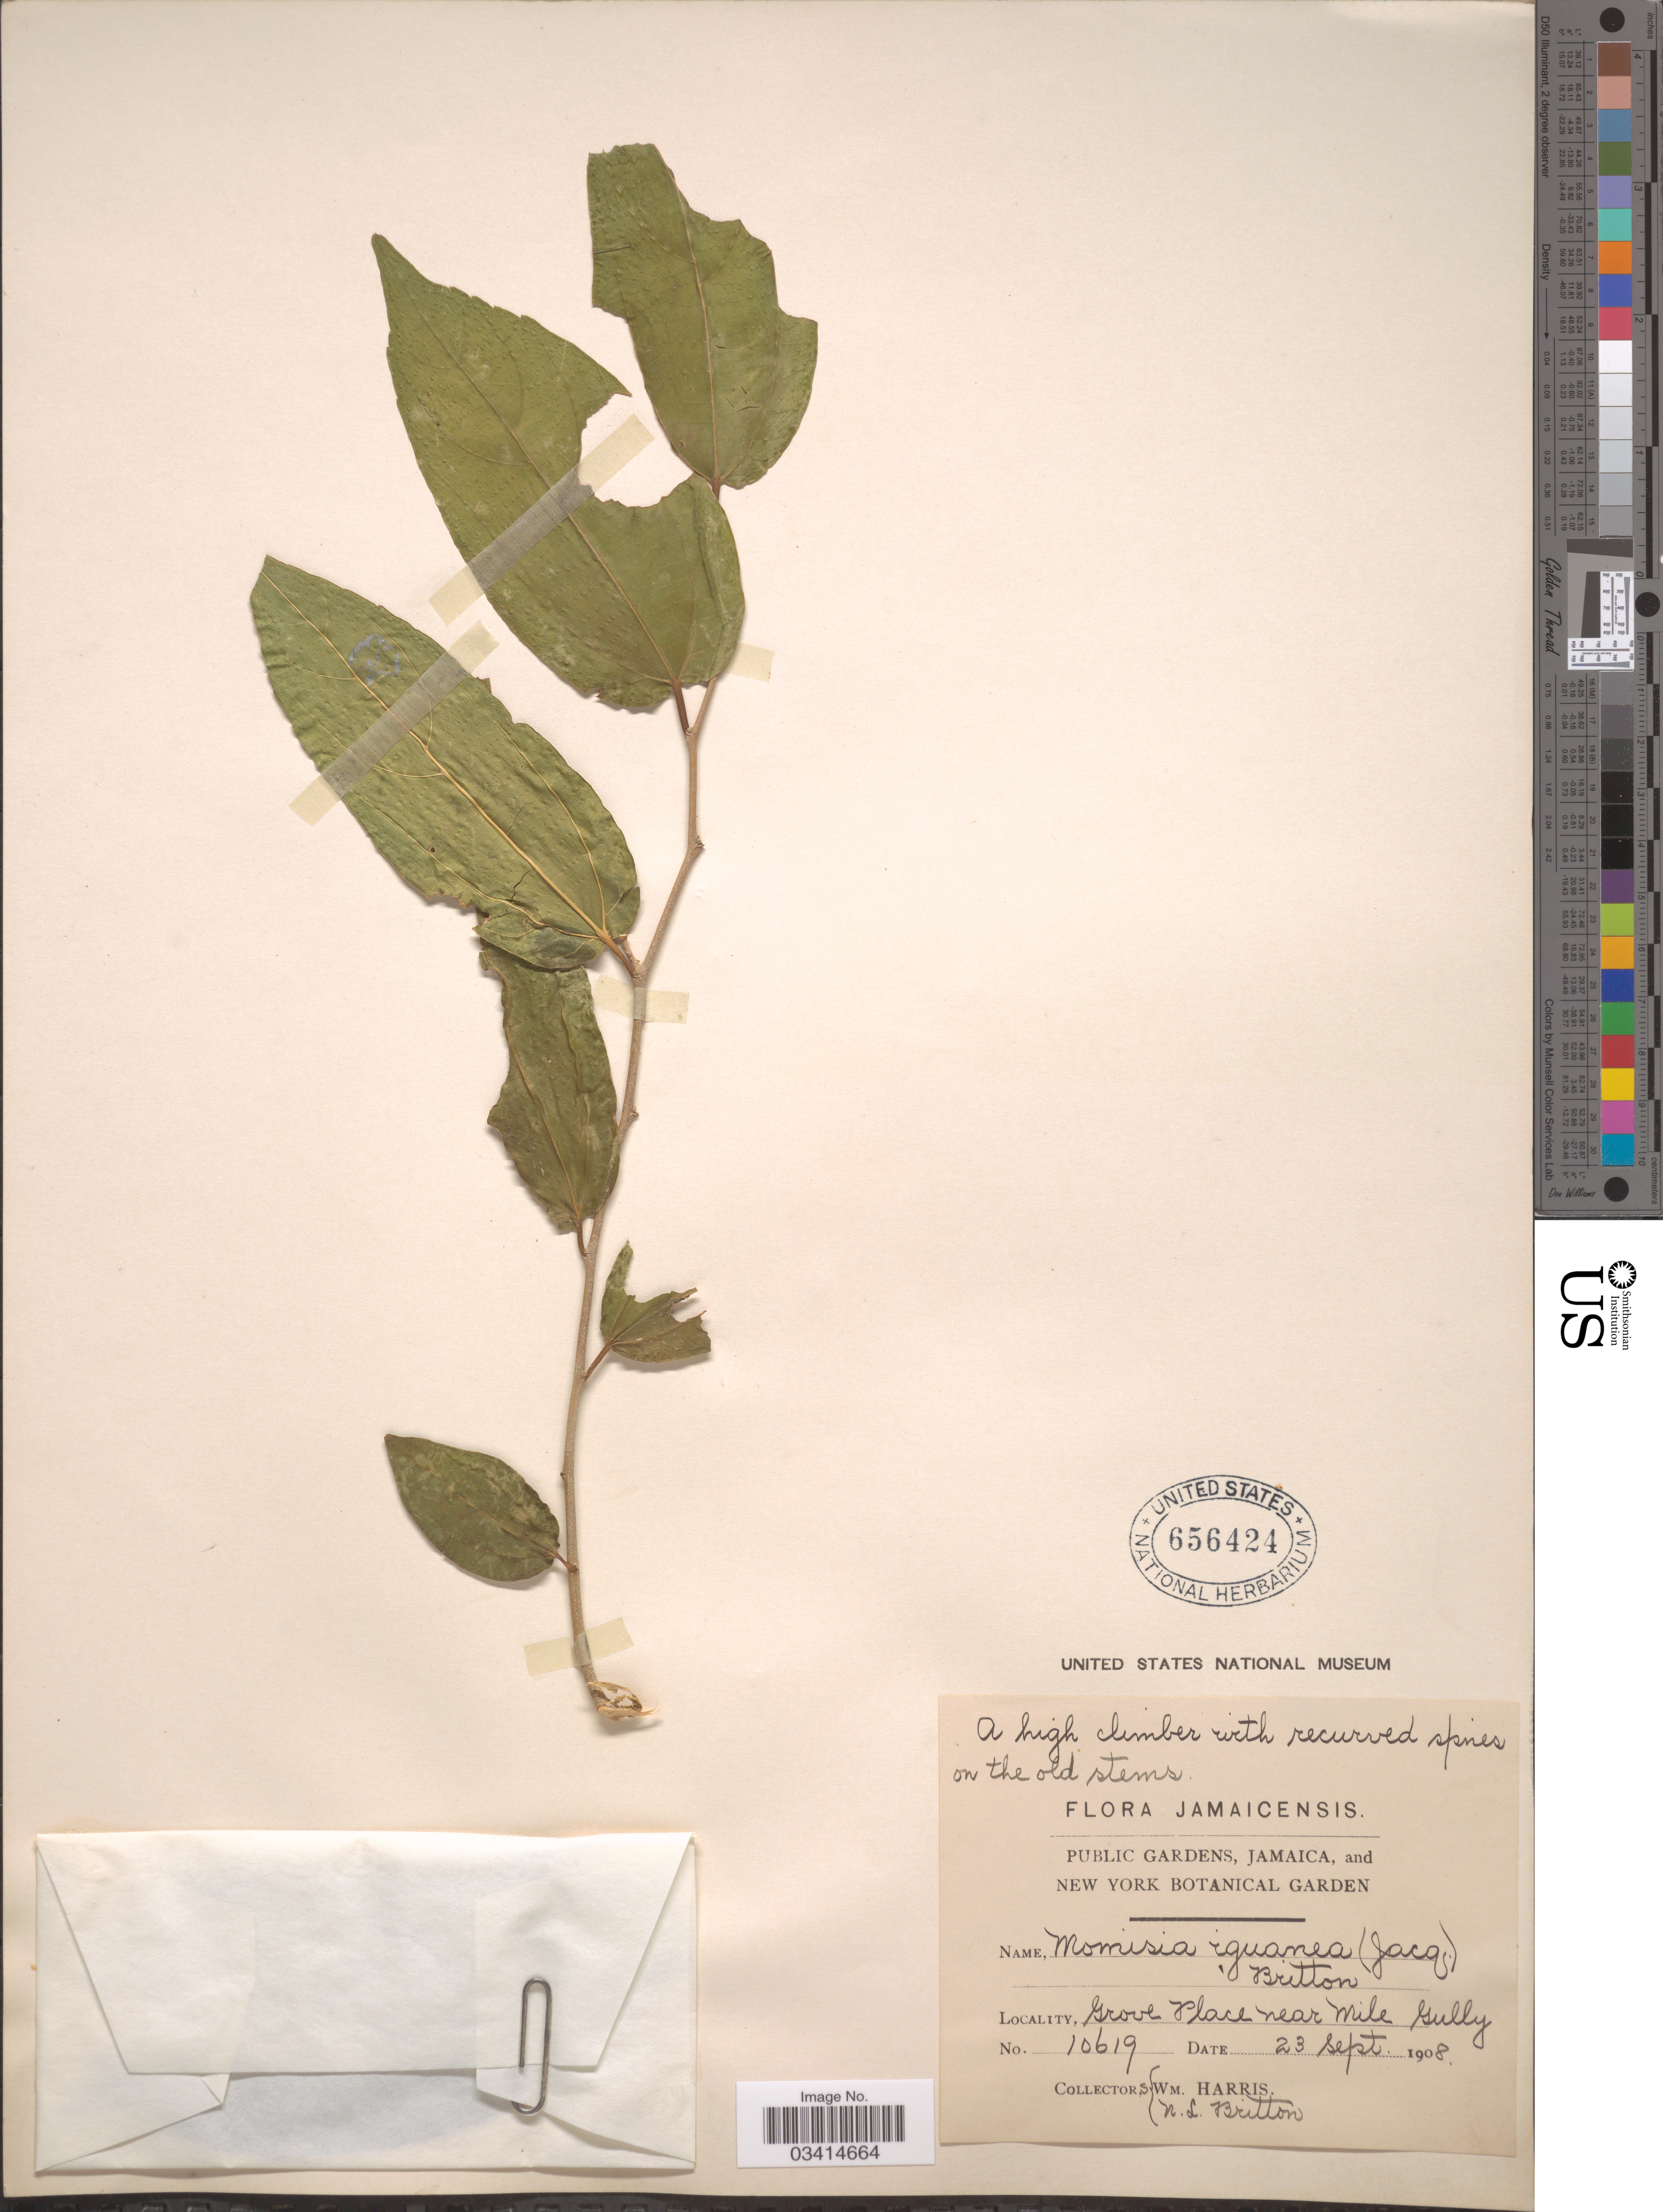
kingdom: Plantae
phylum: Tracheophyta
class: Magnoliopsida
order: Rosales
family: Cannabaceae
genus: Celtis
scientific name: Celtis iguanaea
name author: (Jacq.) Sarg.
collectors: W. H. Harris & N. Britton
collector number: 10619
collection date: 1908-09-23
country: Jamaica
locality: Grove Place near Mile Gully.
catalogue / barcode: US 656424